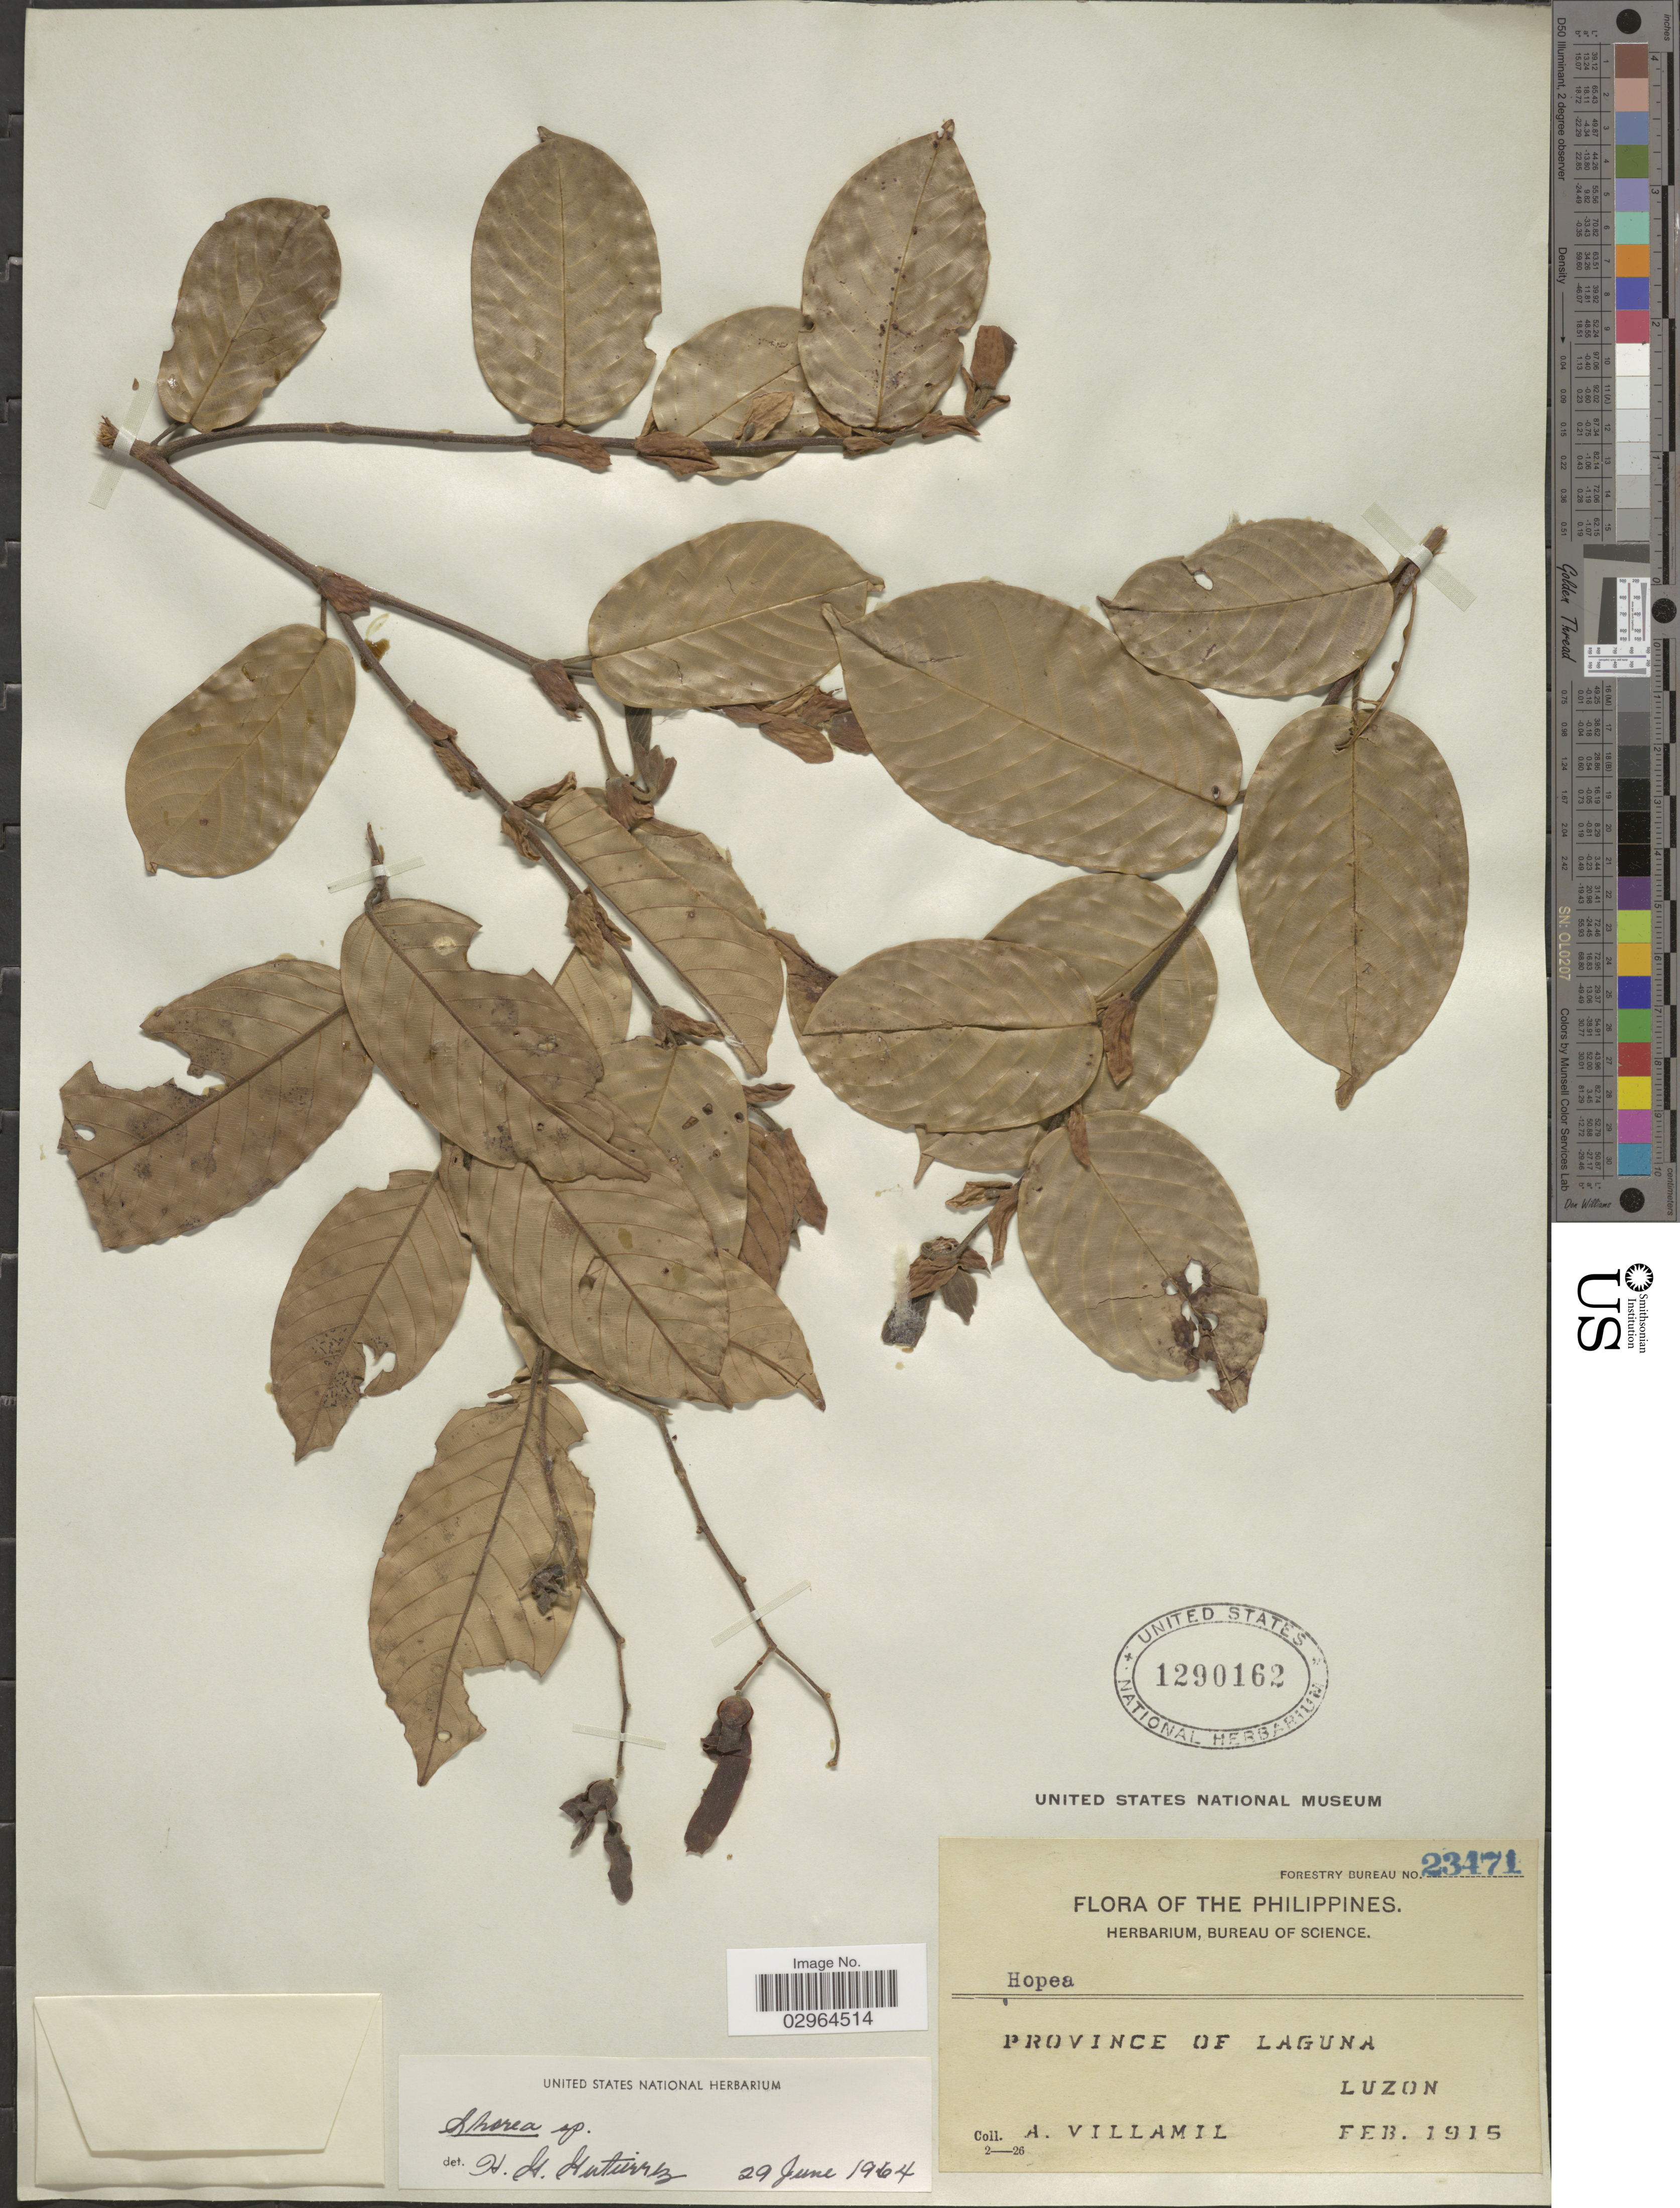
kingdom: Plantae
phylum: Tracheophyta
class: Magnoliopsida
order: Malvales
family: Dipterocarpaceae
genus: Shorea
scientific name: Shorea sp.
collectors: A. Villamil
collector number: Forestry Bureau 23471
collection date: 1915-02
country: Philippines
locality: Province of Laguna, Luzon.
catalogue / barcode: US 1290162